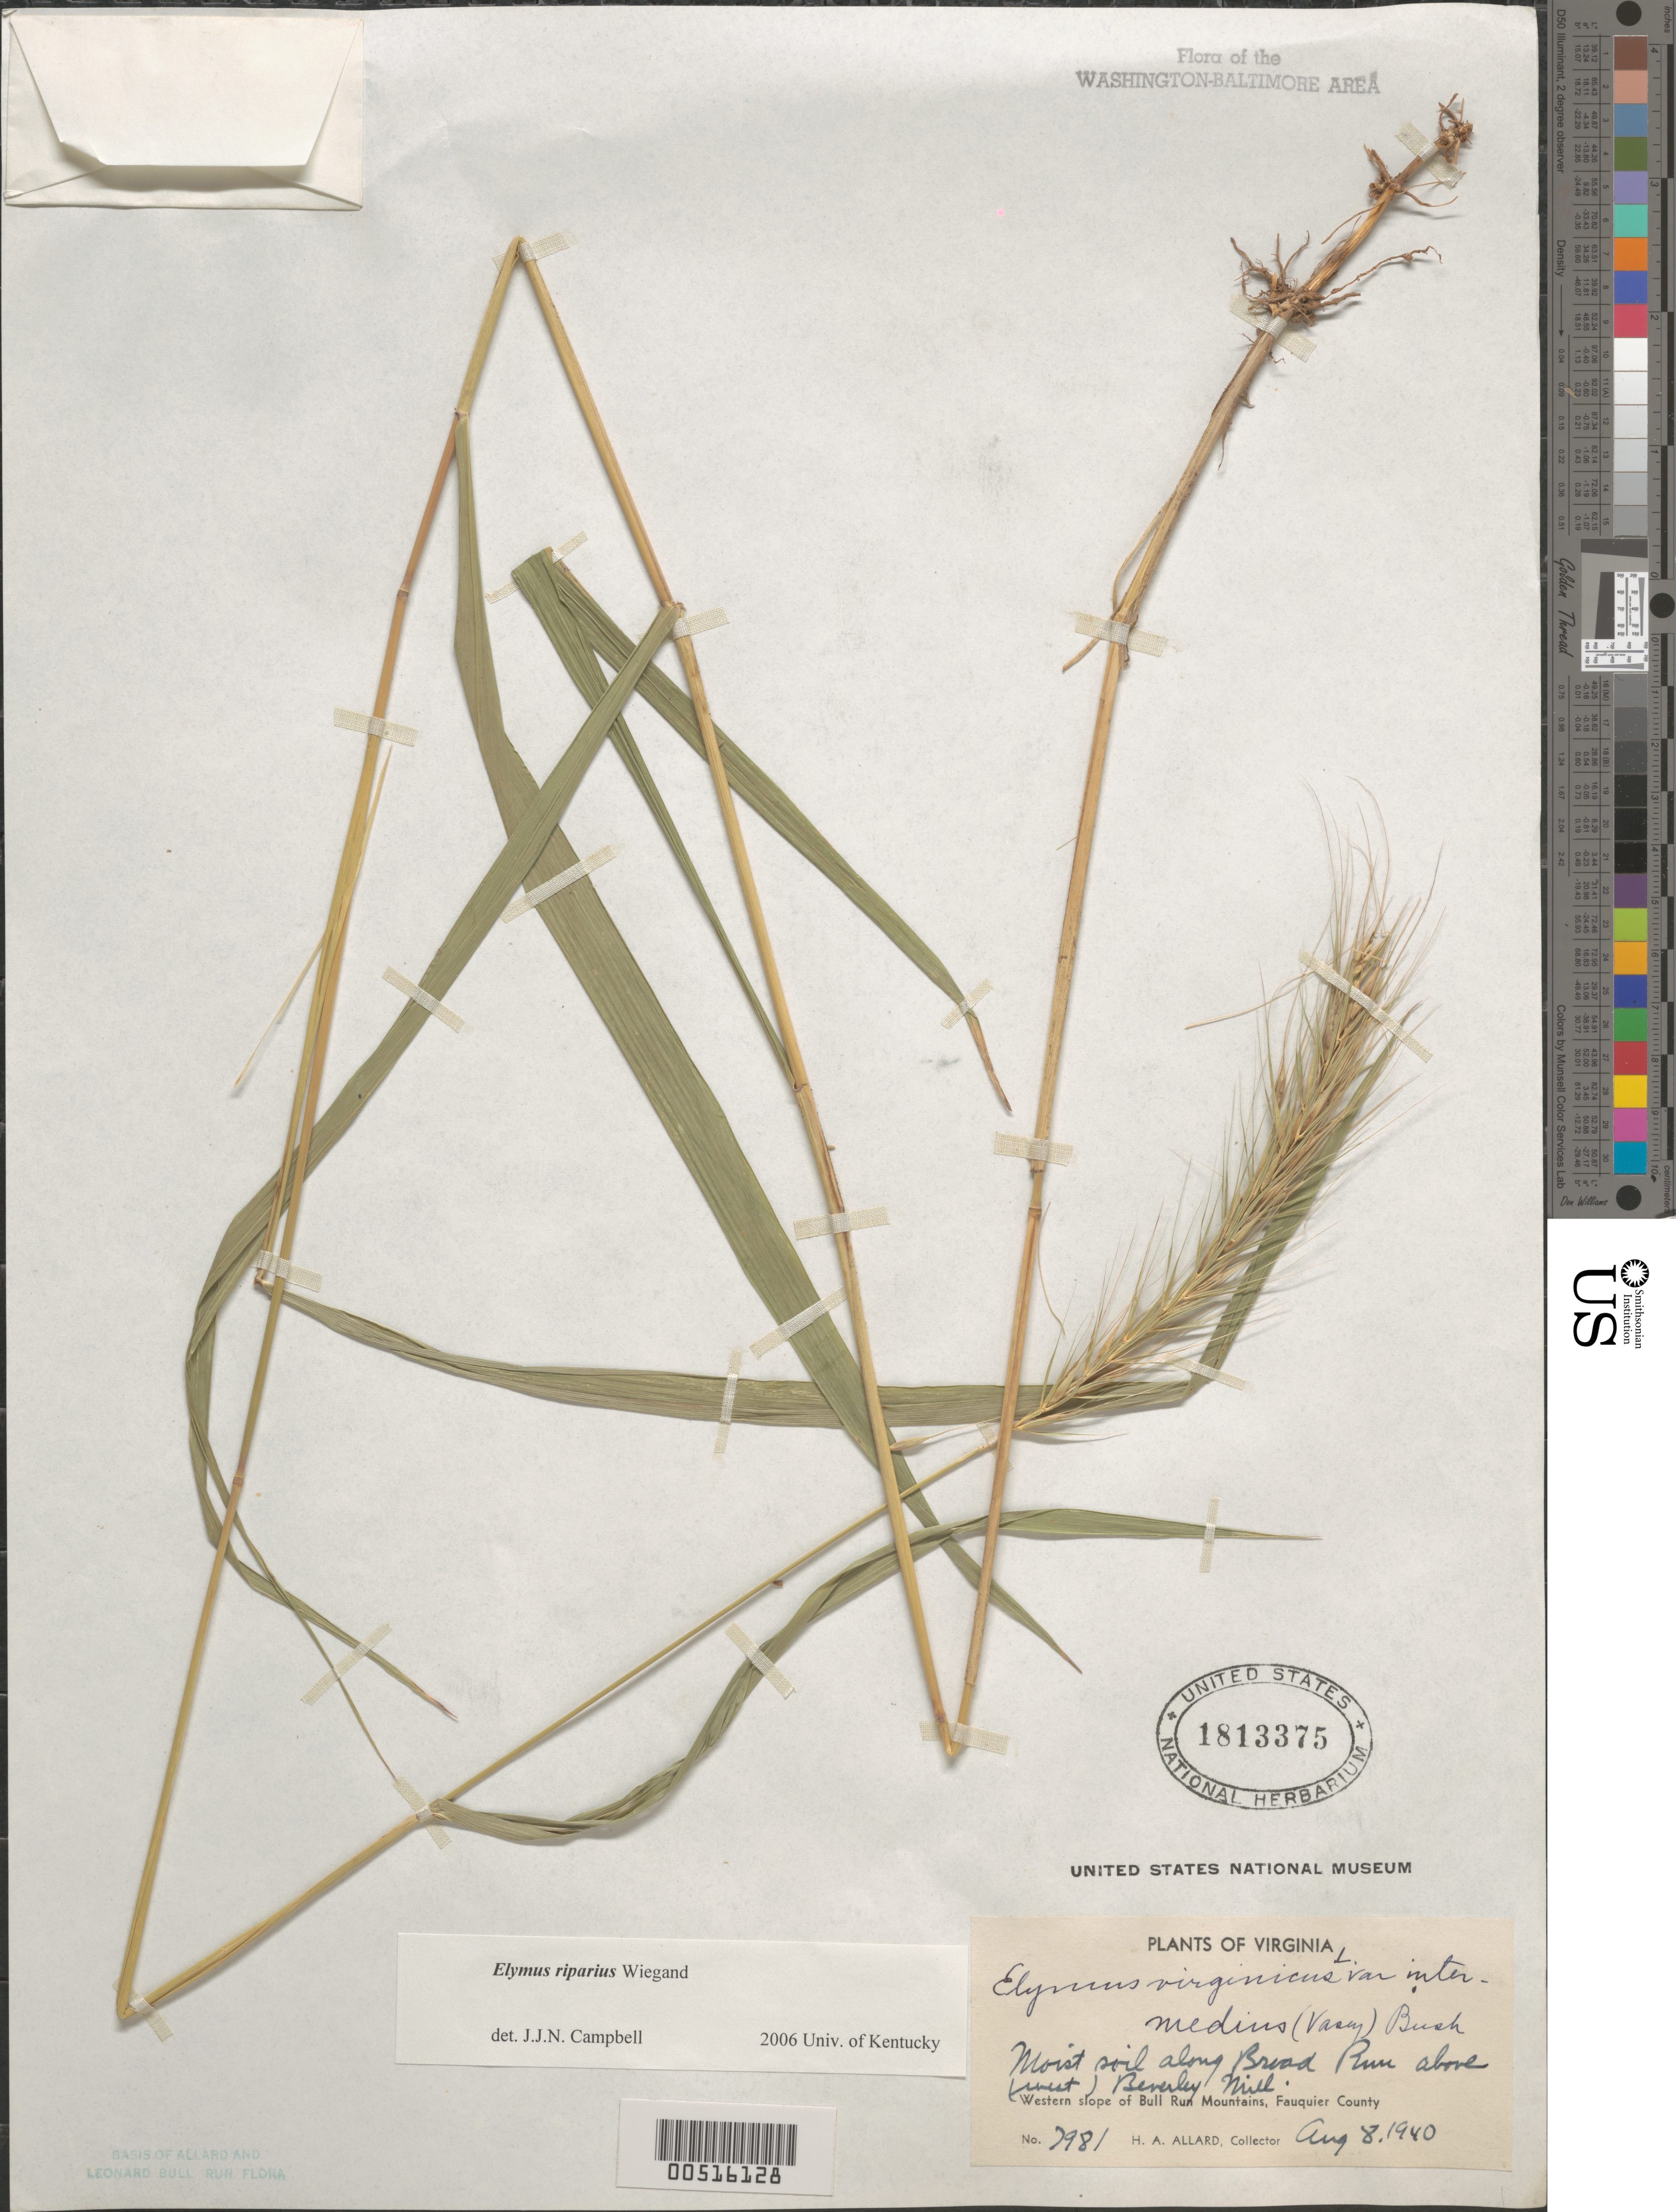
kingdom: Plantae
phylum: Tracheophyta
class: Liliopsida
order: Poales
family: Poaceae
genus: Elymus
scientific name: Elymus riparius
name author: Wiegand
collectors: H. A. Allard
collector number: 7981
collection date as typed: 08 Aug 1940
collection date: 1940-08-08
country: United States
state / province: Virginia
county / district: Fauquier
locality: Broad Run above Beverley Mill Bull Run Mts.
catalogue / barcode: US 1813375